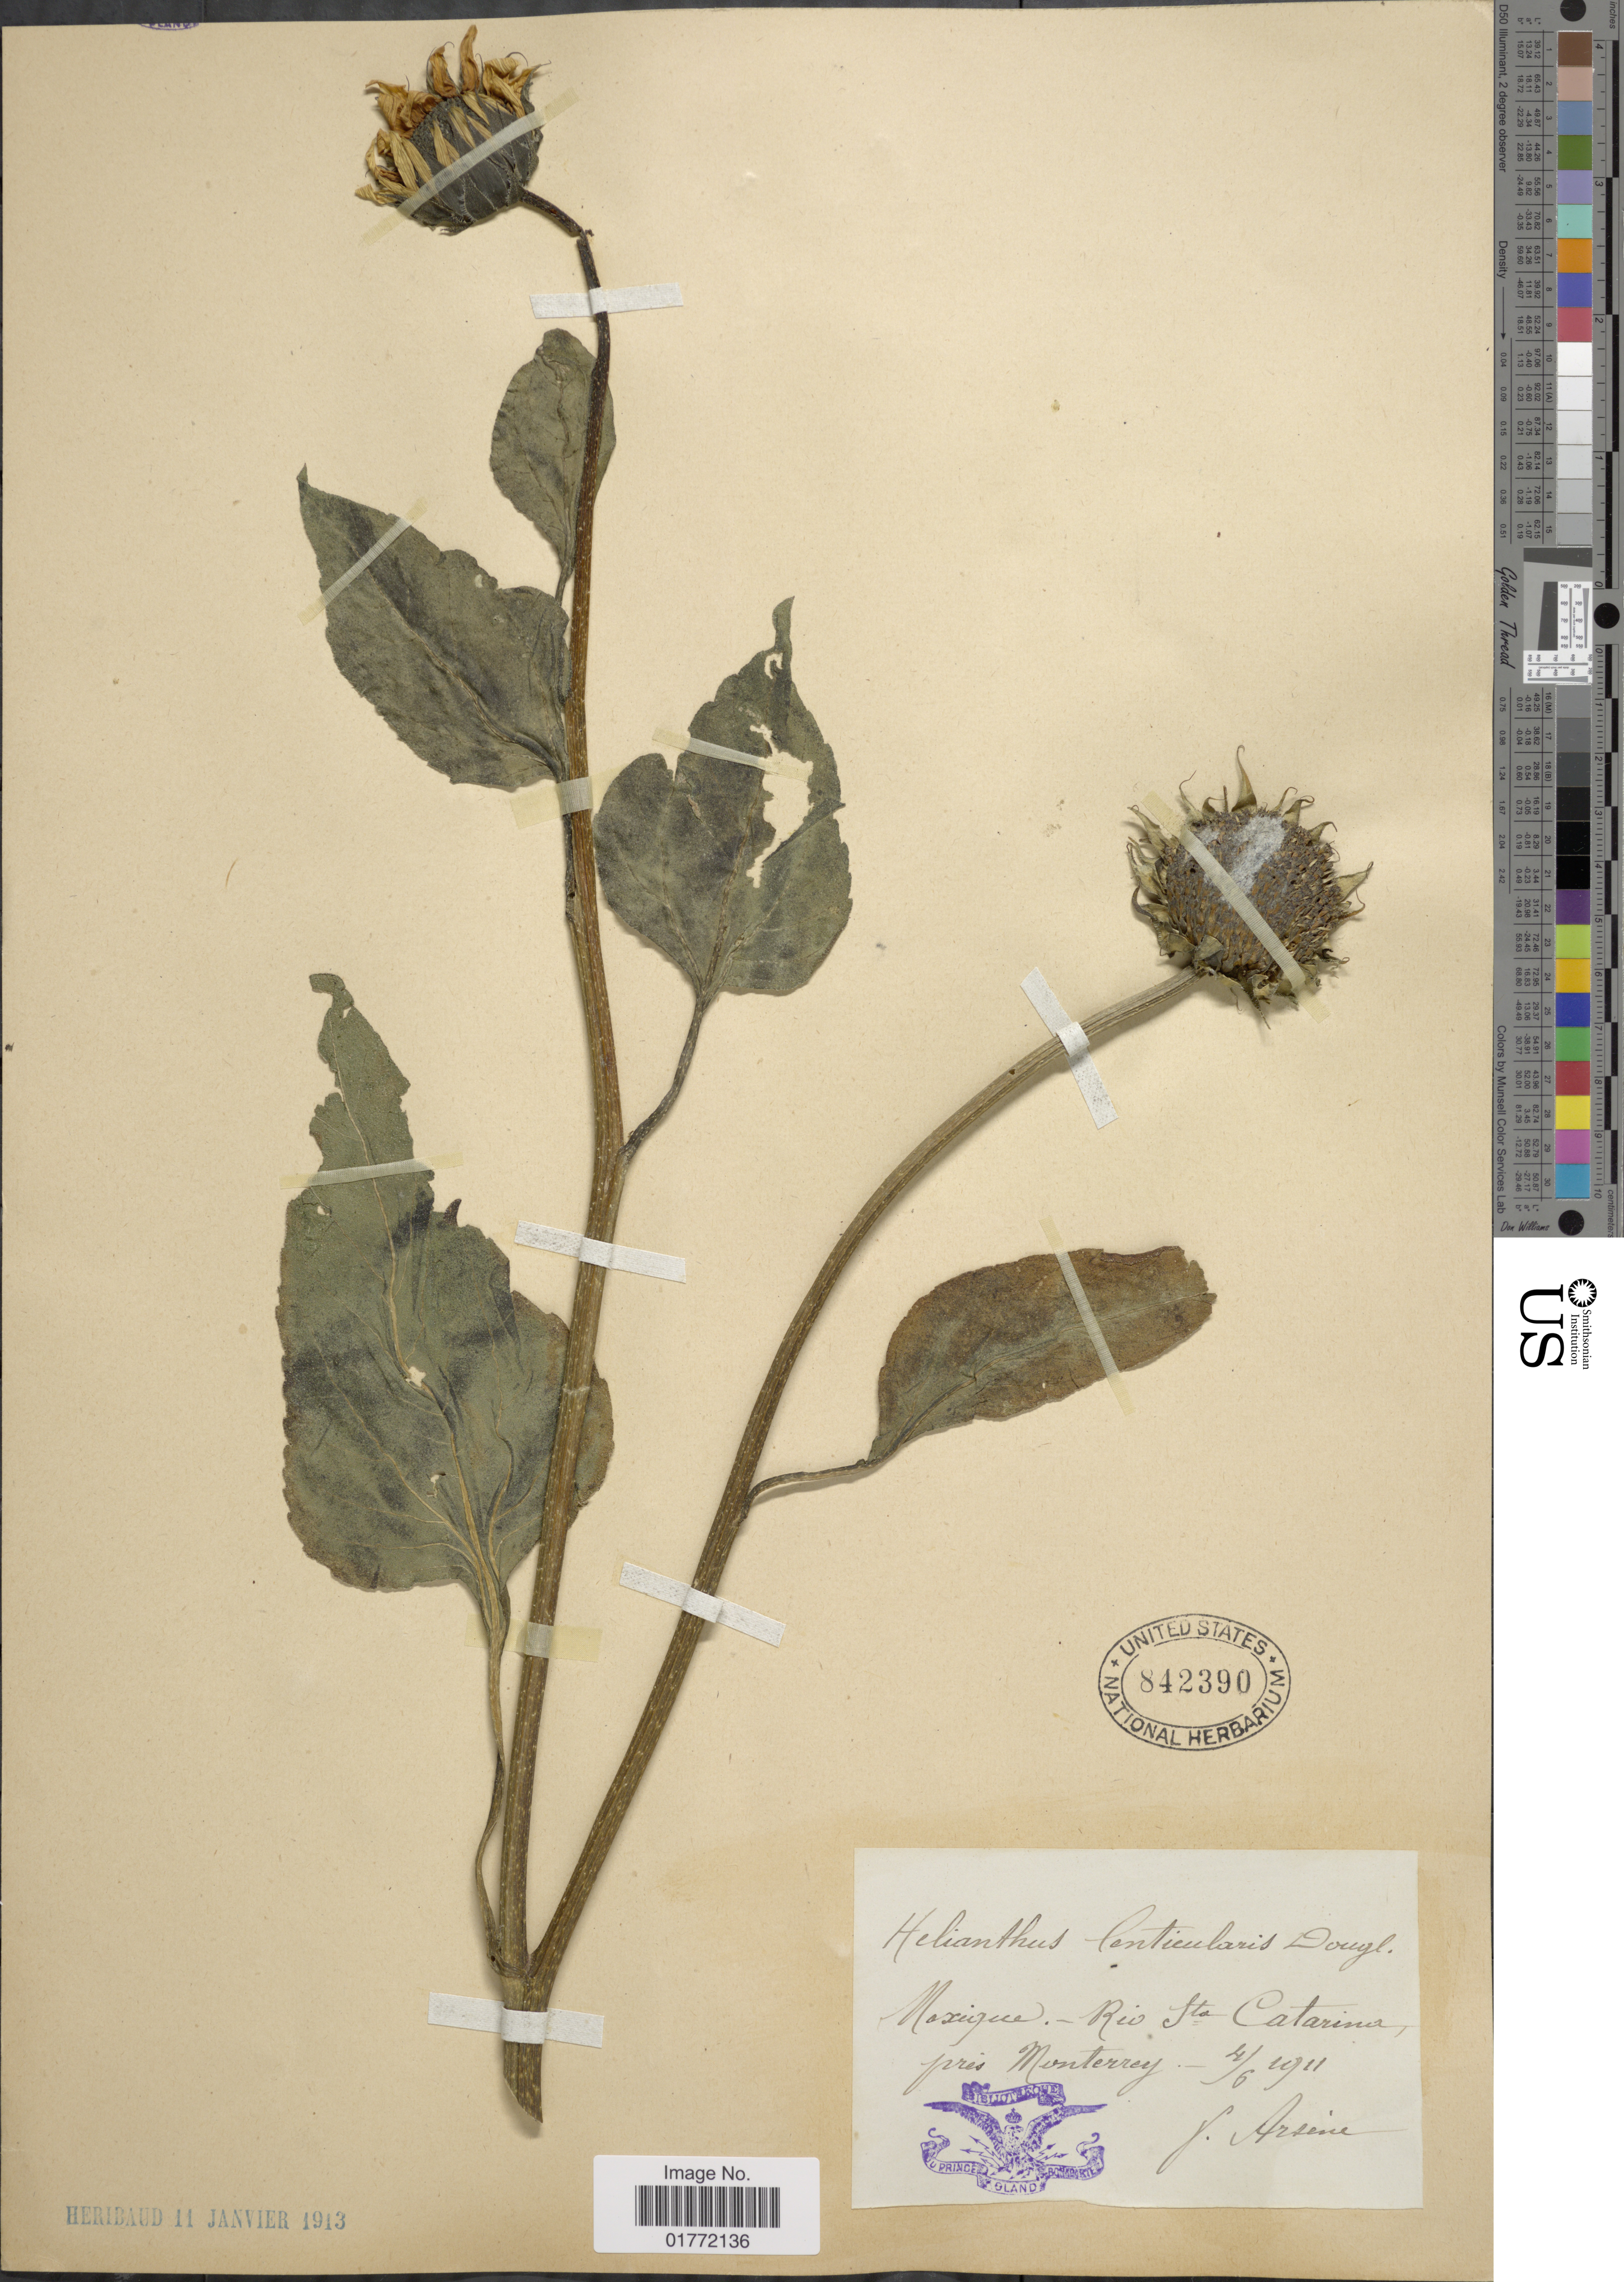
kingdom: Plantae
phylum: Tracheophyta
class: Magnoliopsida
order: Asterales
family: Asteraceae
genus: Helianthus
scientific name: Helianthus lenticularis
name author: Douglas ex Lindl.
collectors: F. Arsène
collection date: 1911-06-04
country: Mexico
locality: Rio Sta Catarina, pres Monterrey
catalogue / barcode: US 842390